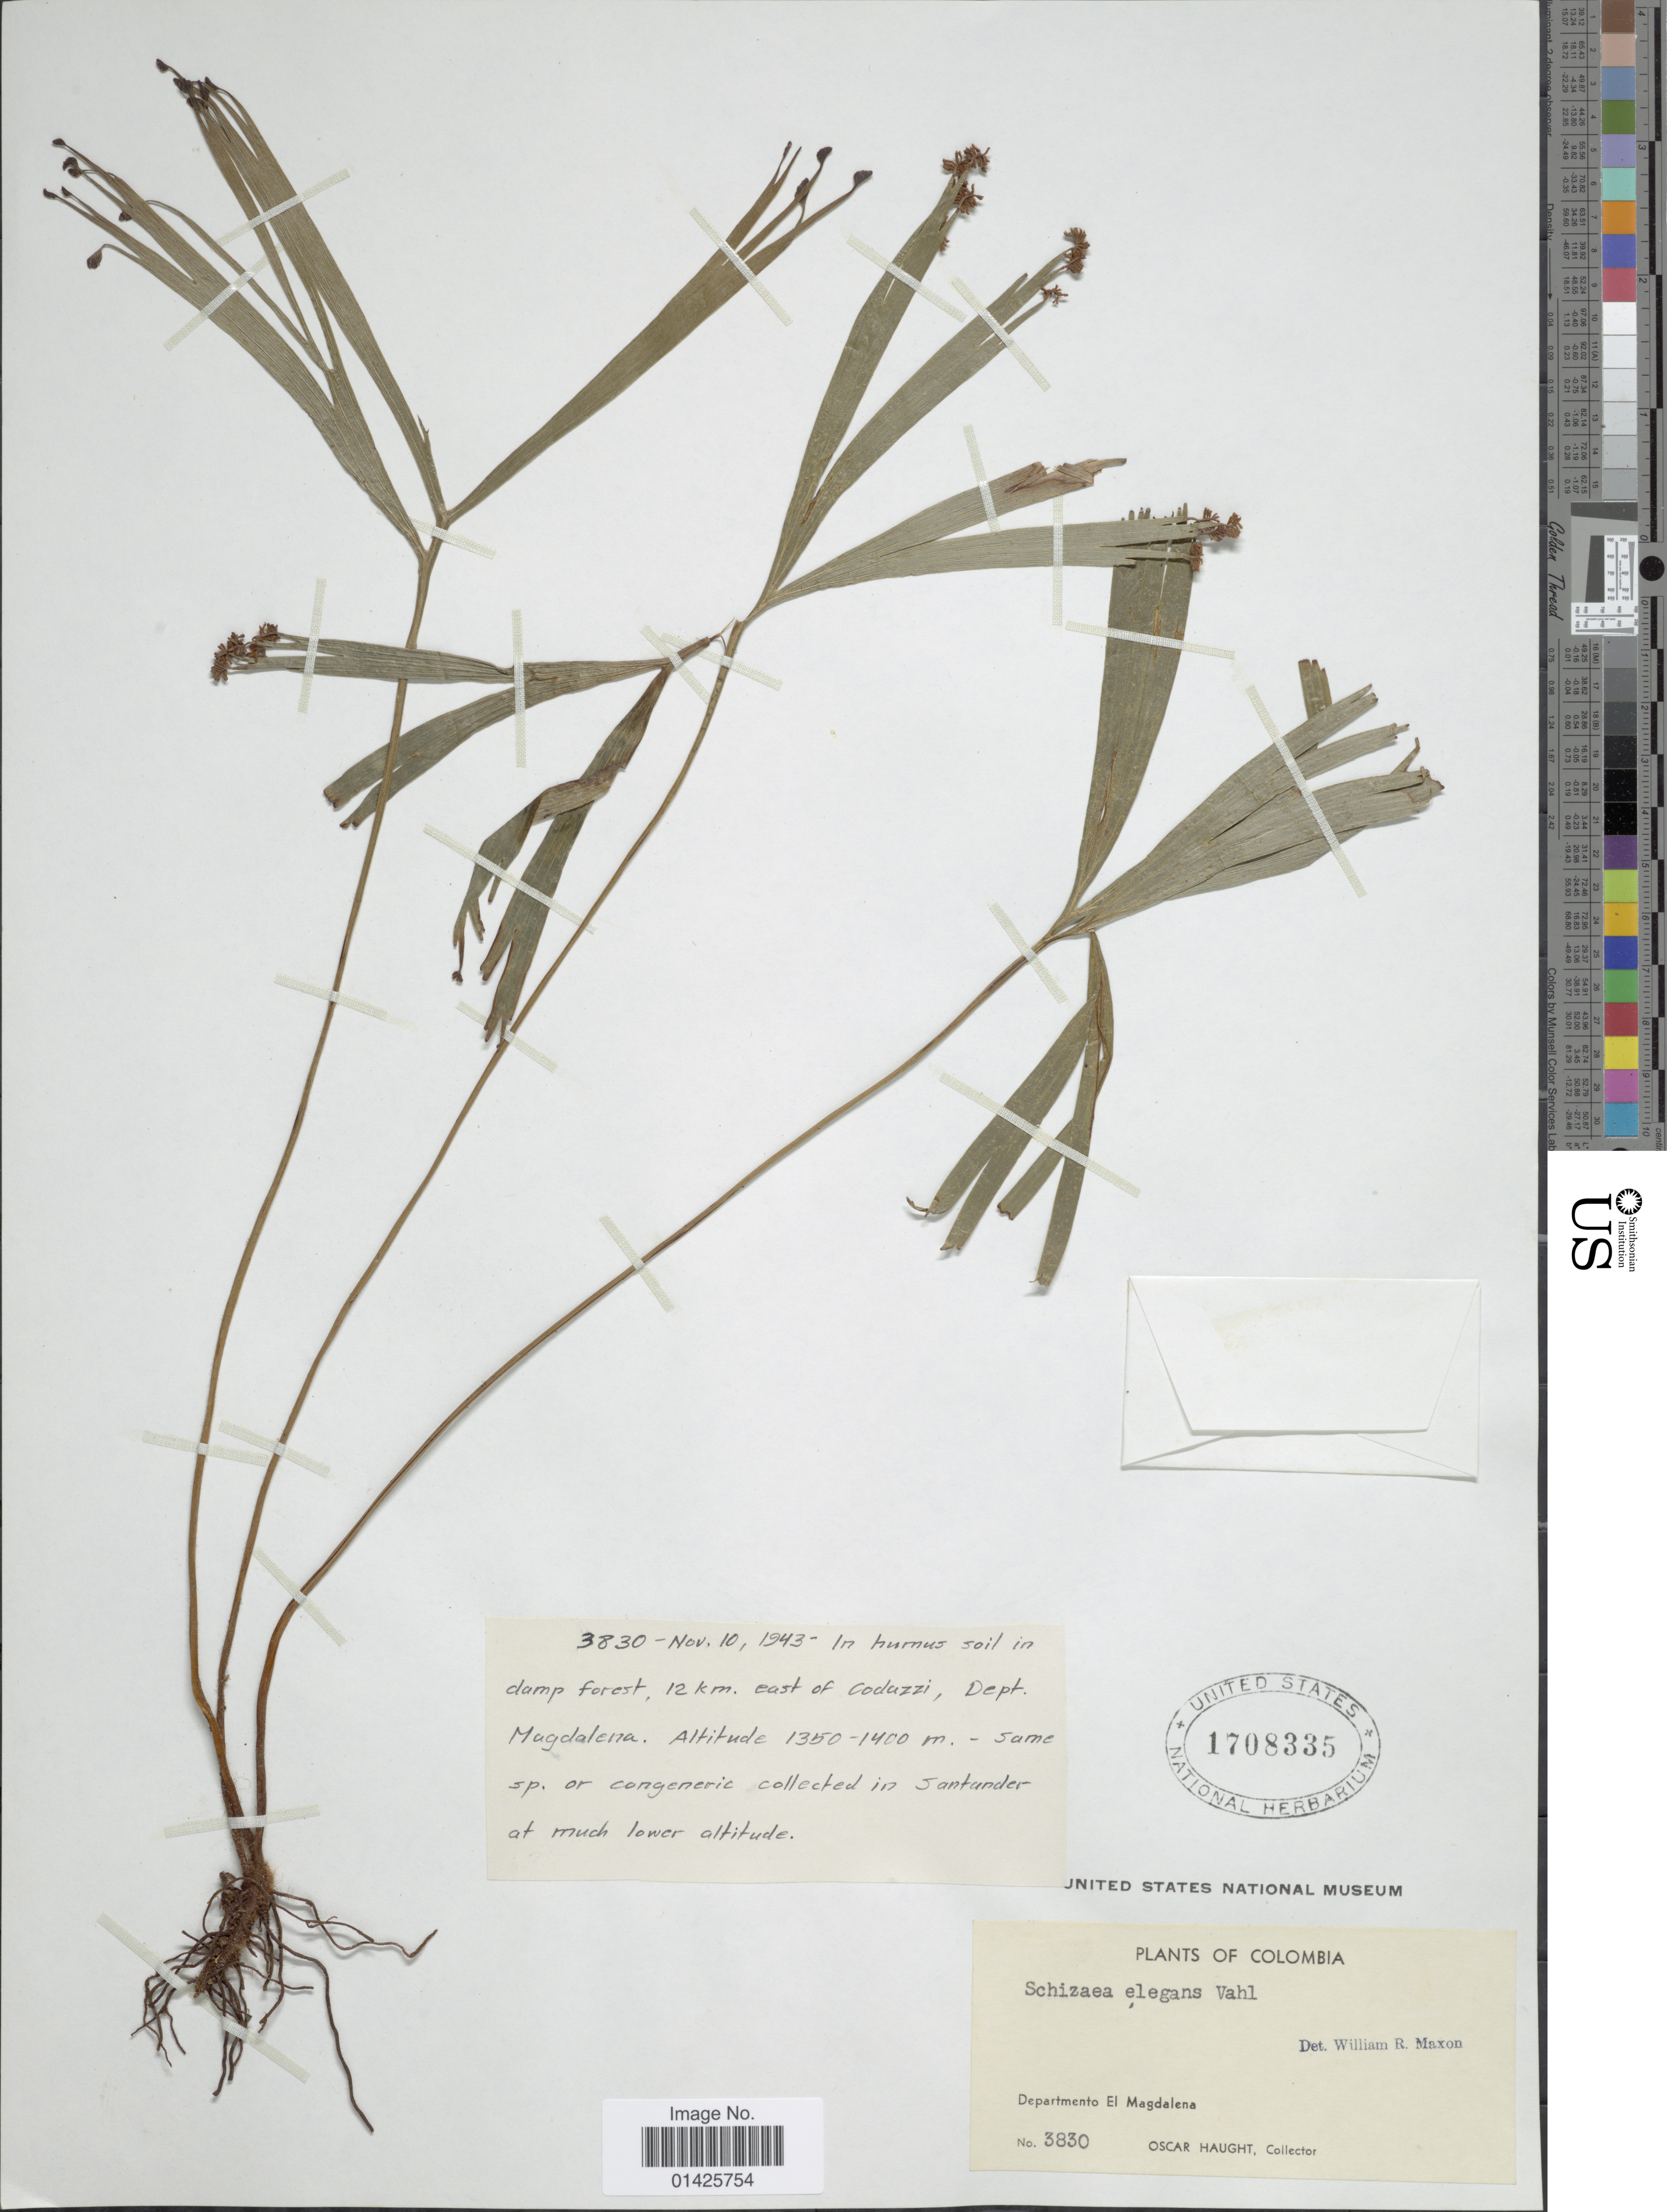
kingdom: Plantae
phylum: Tracheophyta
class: Polypodiopsida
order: Schizaeales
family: Schizaeaceae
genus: Schizaea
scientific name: Schizaea elegans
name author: (Vahl) Sw.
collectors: O. L. Haught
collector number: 3830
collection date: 1943-11-10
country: Colombia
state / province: Magdalena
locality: Departmento El Magdalena, 12 km east of Coduzzi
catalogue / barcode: US 1708335